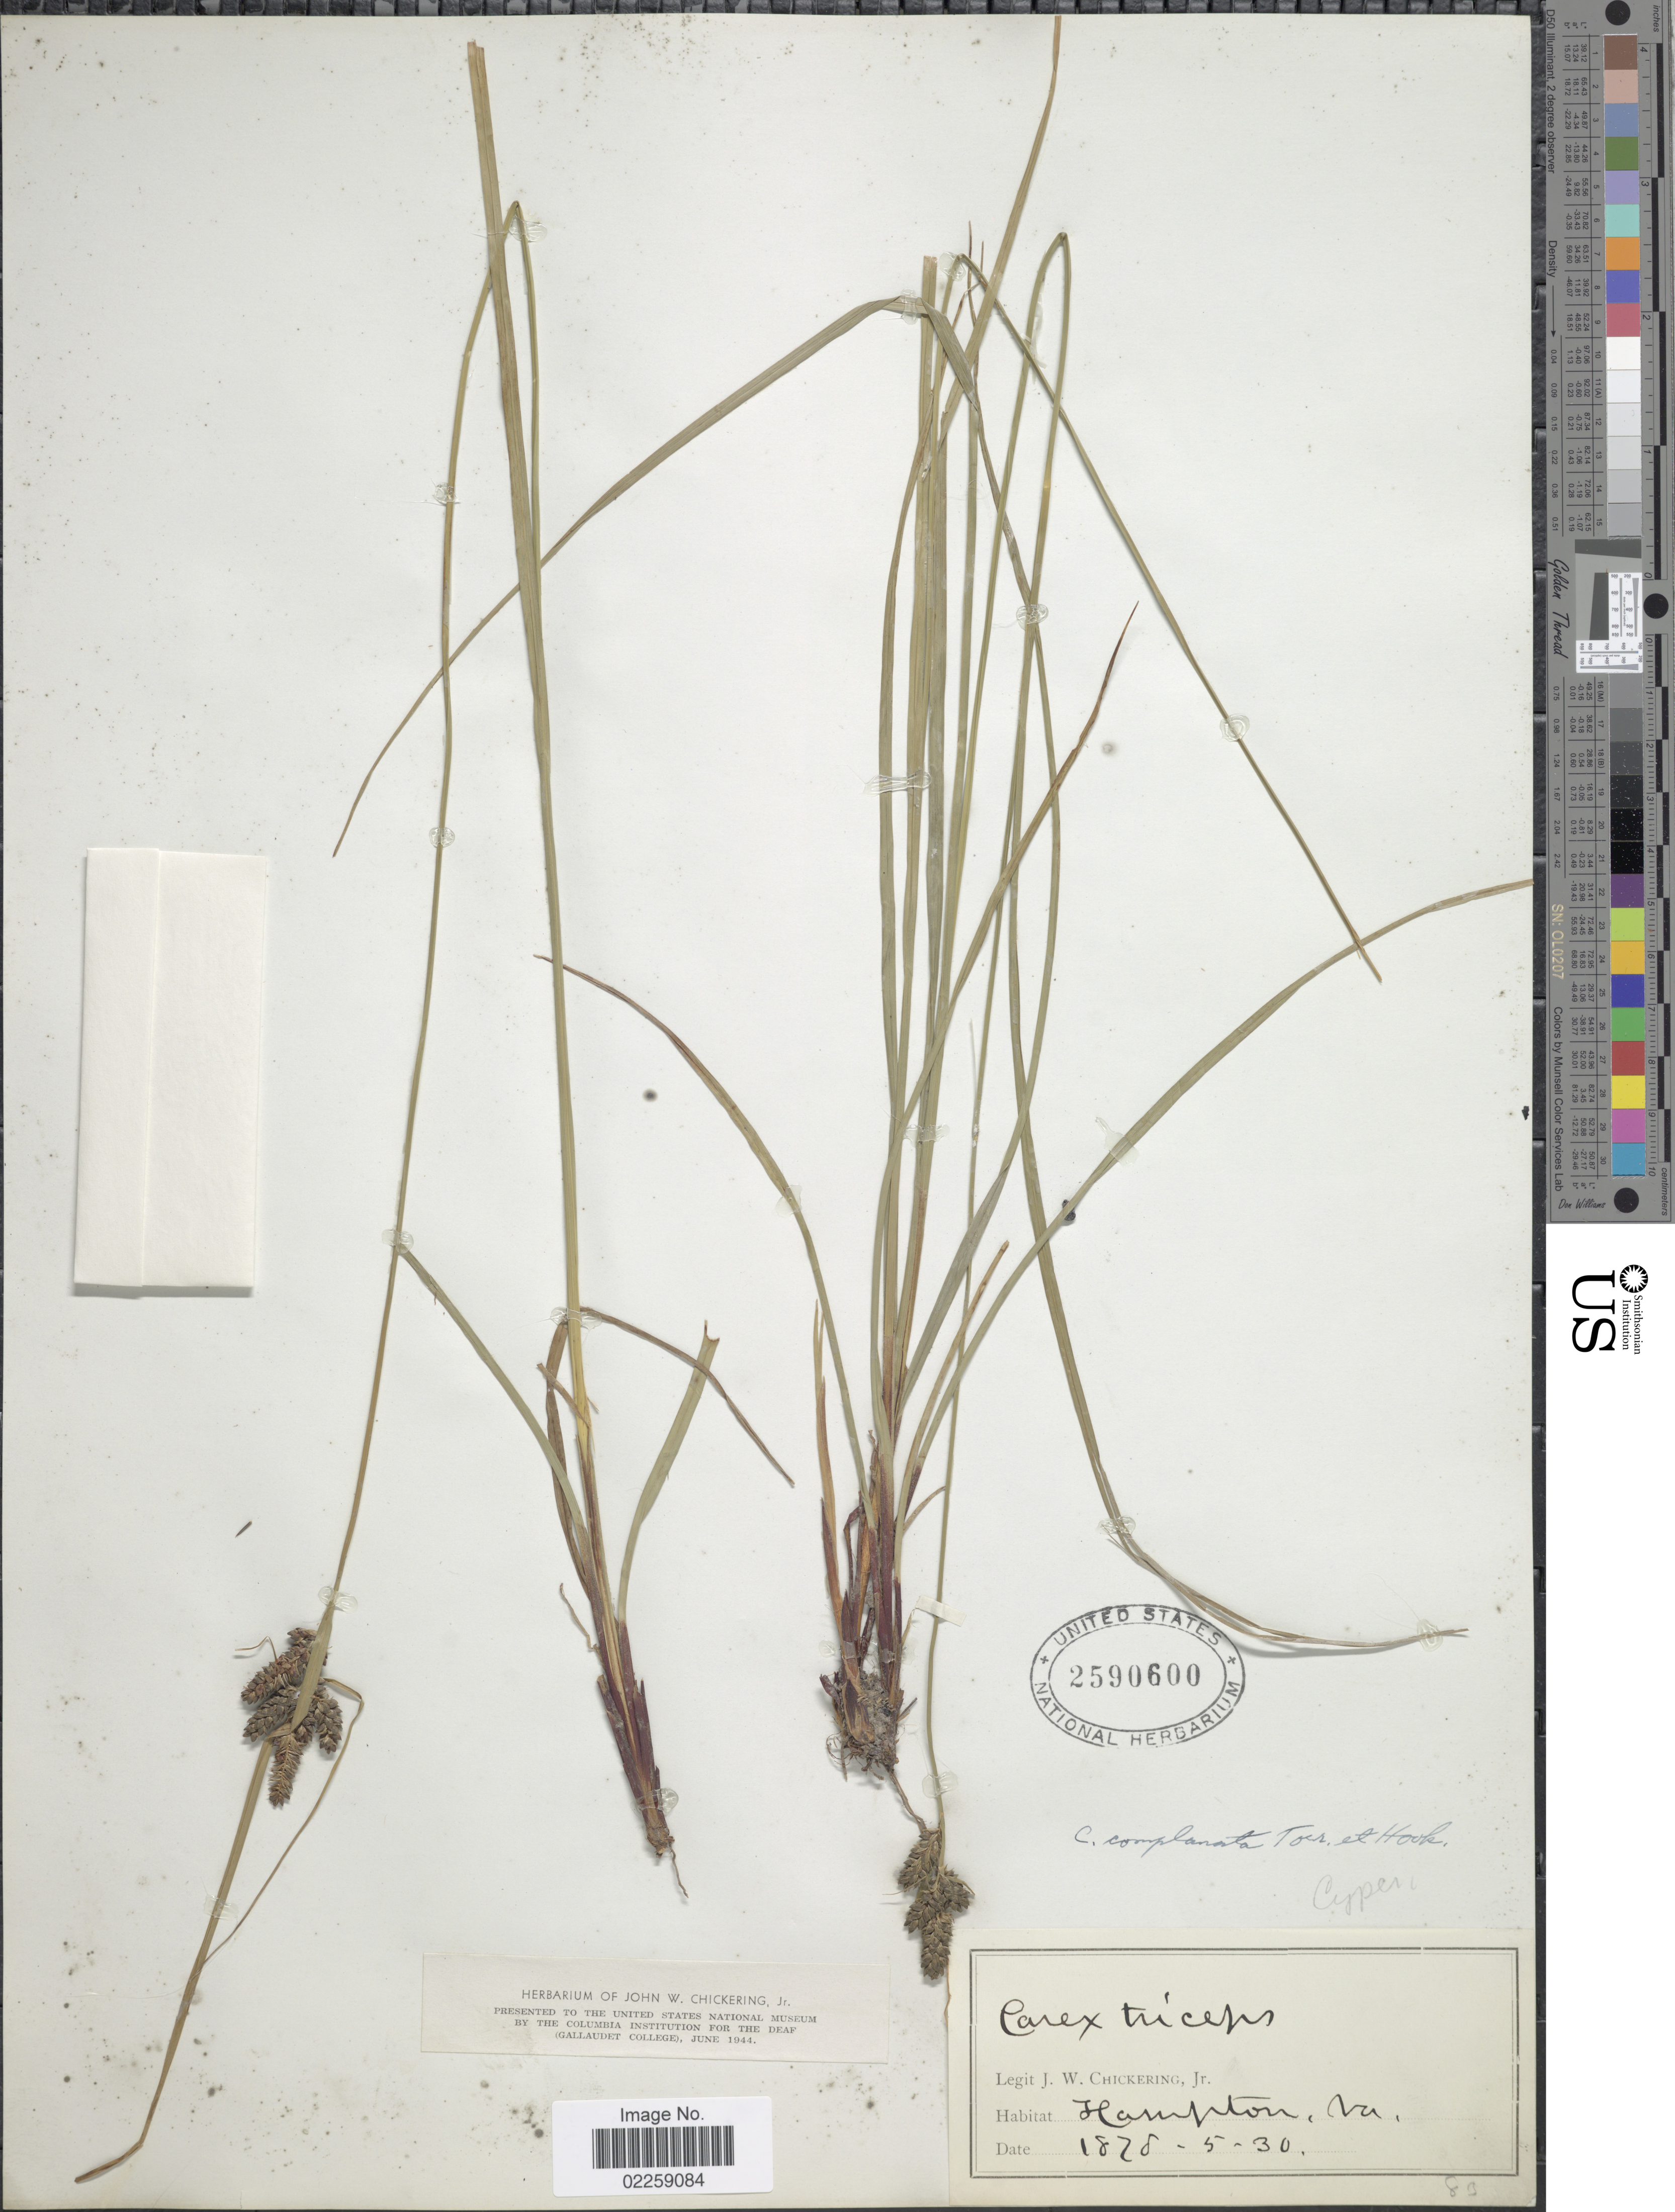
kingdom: Plantae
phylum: Tracheophyta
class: Liliopsida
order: Poales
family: Cyperaceae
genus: Carex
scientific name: Carex complanata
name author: Torr. & Hook.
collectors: J. W. Chickering Jr.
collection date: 1828-05-30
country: United States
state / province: Virginia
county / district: City of Hampton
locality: Hampton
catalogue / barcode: US 2590600